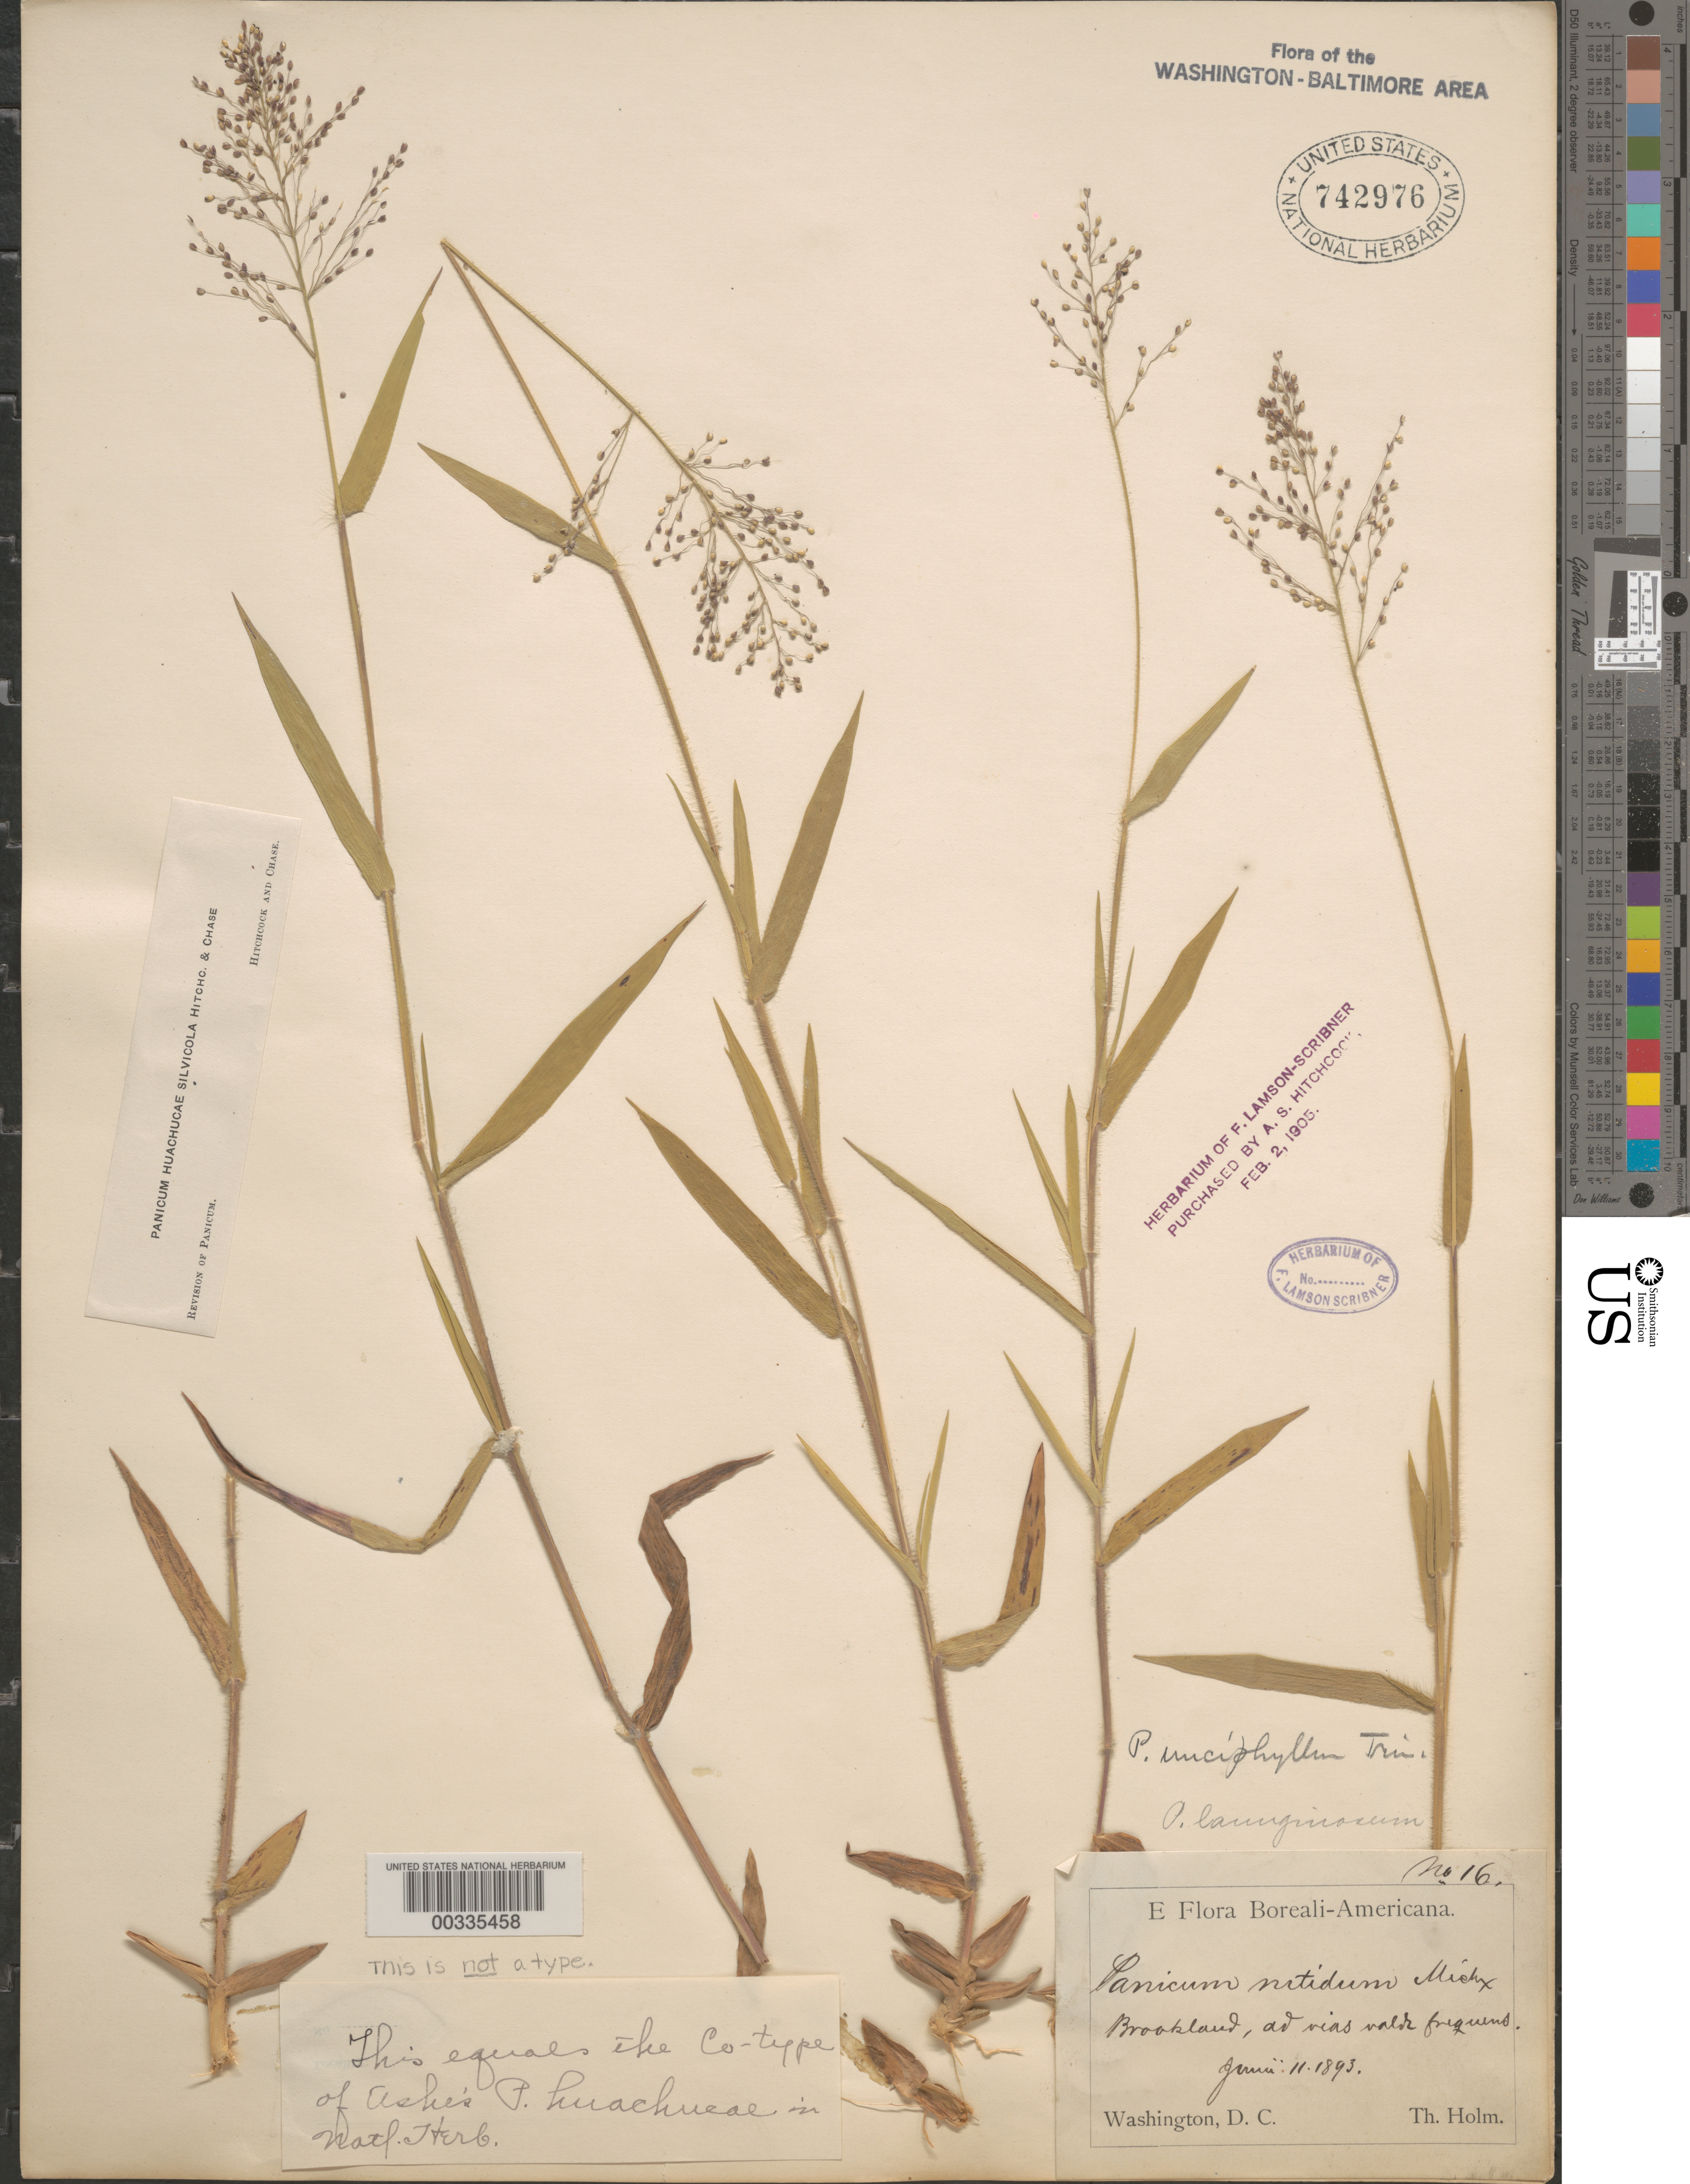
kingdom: Plantae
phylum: Tracheophyta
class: Liliopsida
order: Poales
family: Poaceae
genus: Dichanthelium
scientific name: Dichanthelium acuminatum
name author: (Sw.) Gould & C.A. Clark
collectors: T. Holm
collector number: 16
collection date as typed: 11 Jun 1893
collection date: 1893-06-11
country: United States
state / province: District of Columbia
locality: Brookland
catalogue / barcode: US 742976